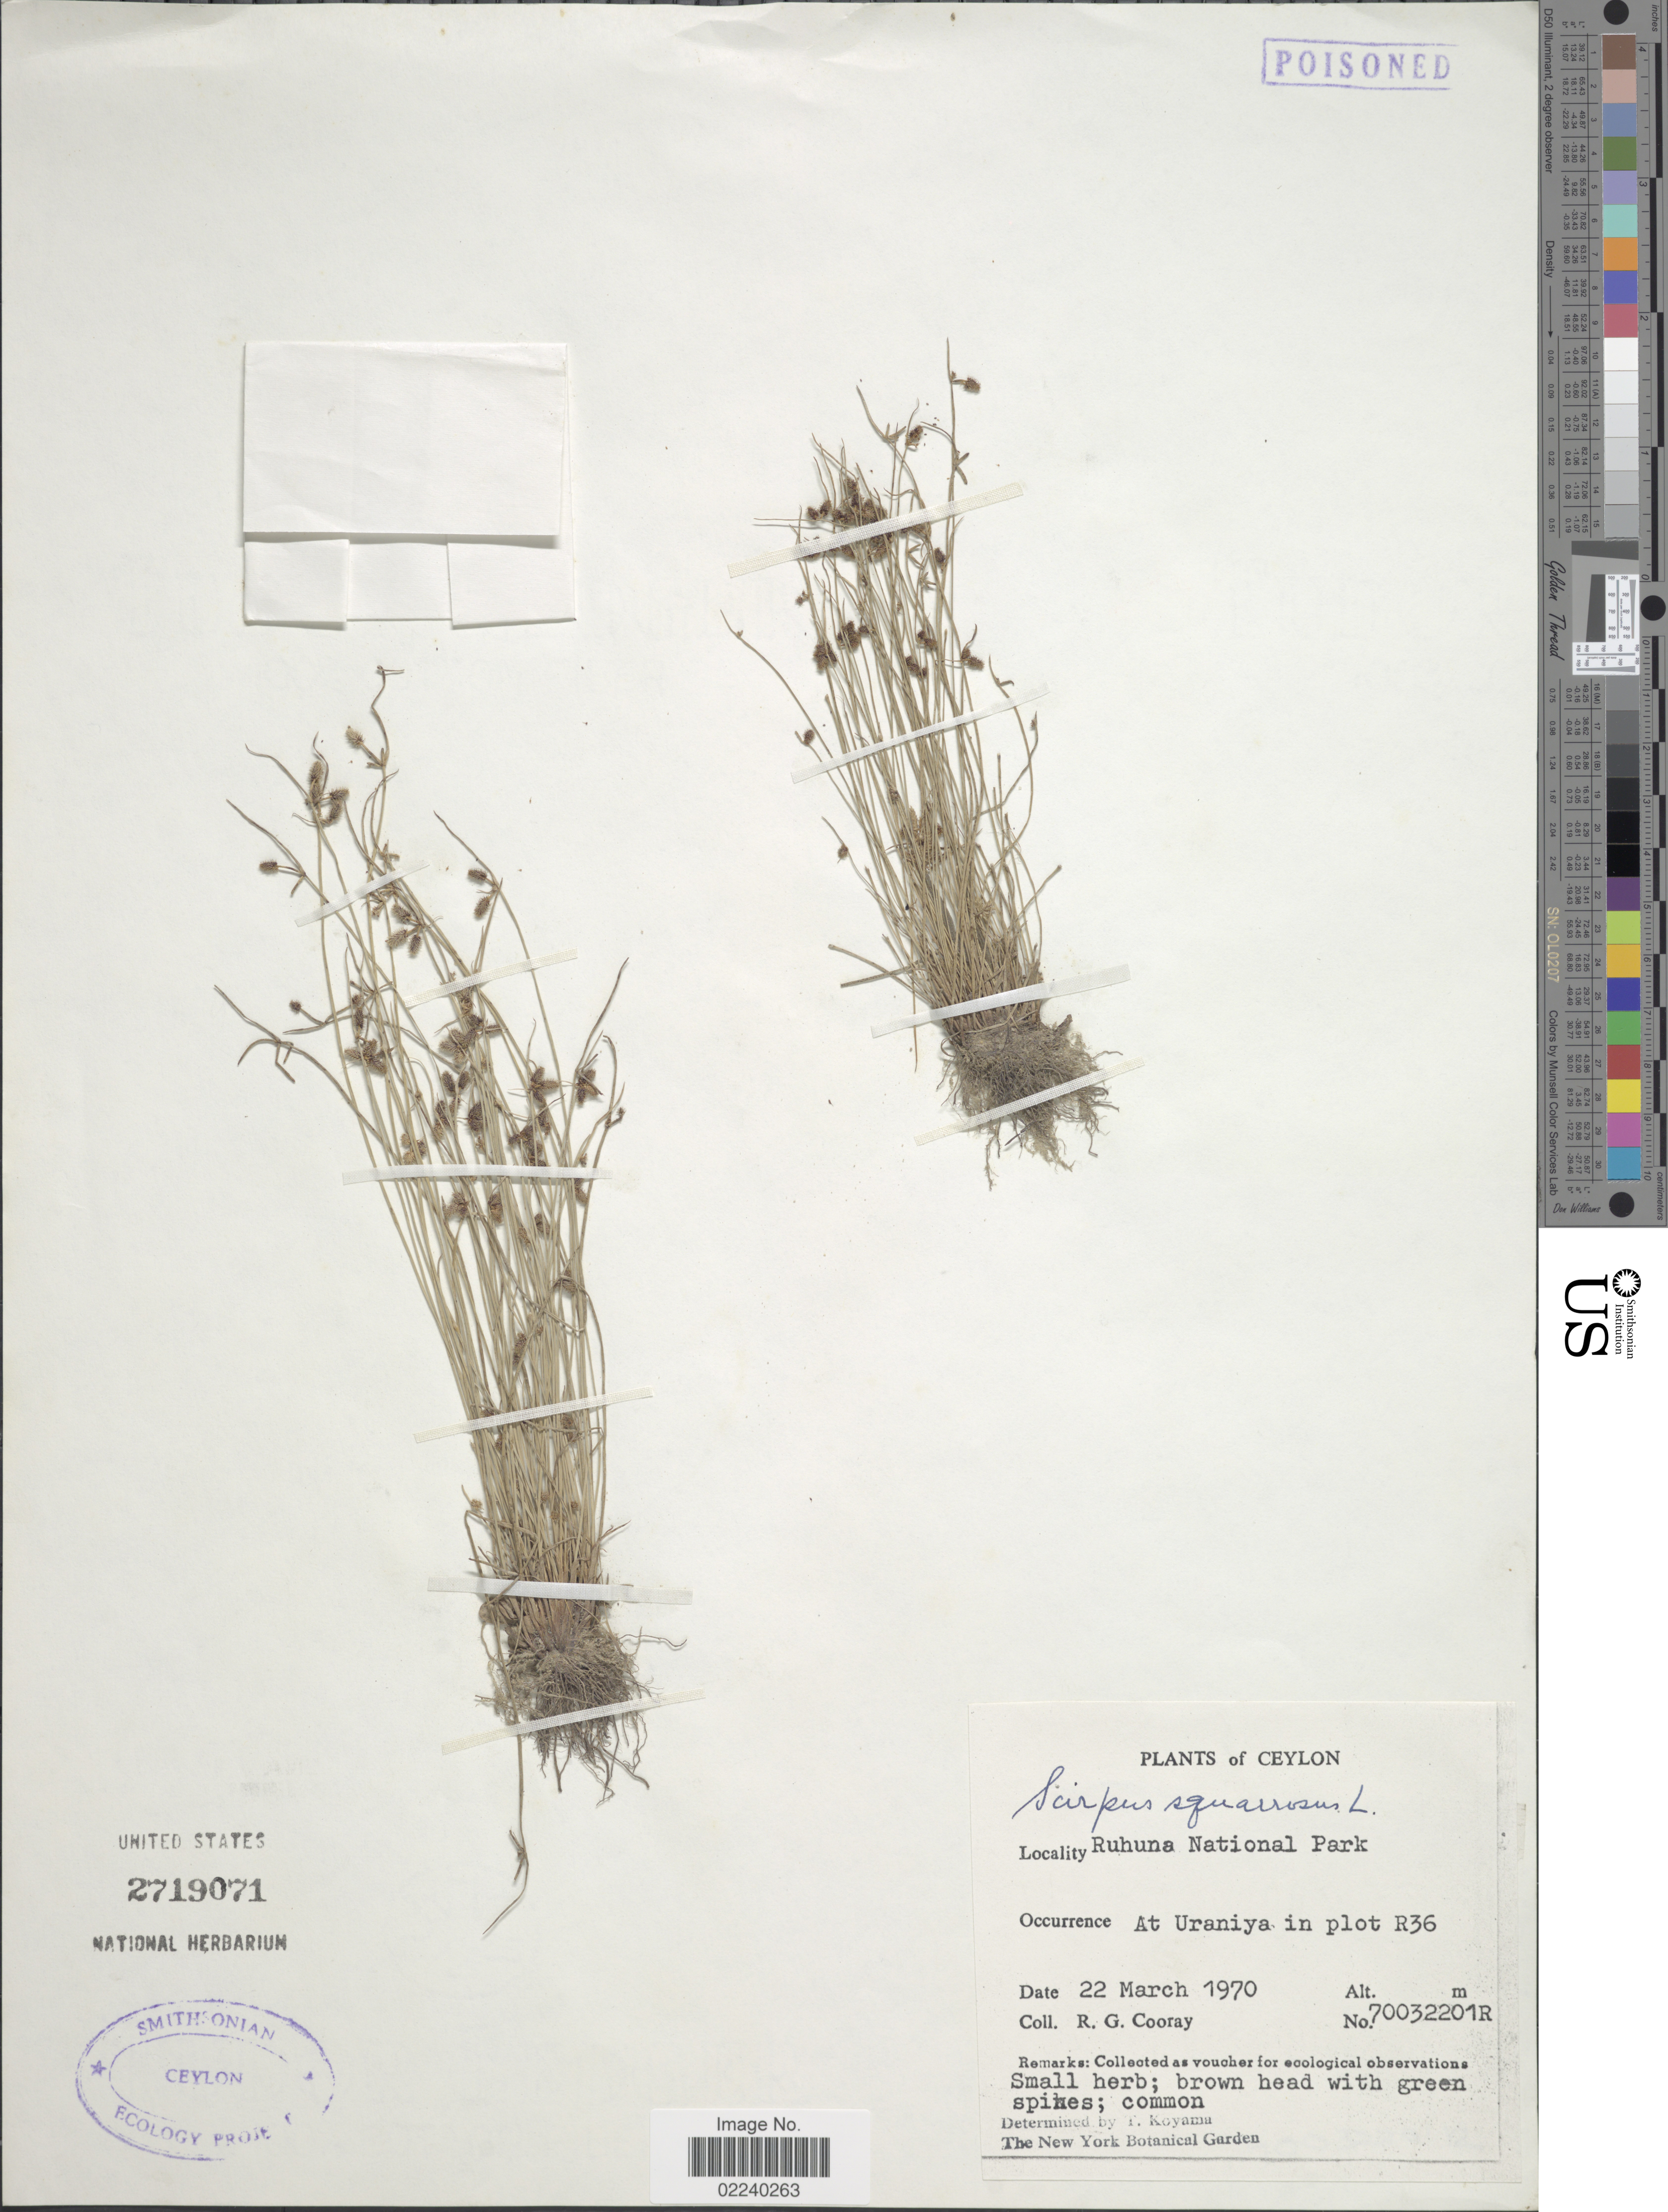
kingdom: Plantae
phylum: Tracheophyta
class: Liliopsida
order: Poales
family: Cyperaceae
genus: Cyperus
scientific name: Cyperus neochinensis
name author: (Tang & F.T. Wang) Bauters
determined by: Strong, M. T., (US), Smithsonian Institution - National Museum of Natural History (UNITED STATES)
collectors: R. Cooray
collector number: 70032201R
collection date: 1970-03-22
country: Sri Lanka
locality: Ceylon, At Uraniya in plot R36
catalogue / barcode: US 2719071